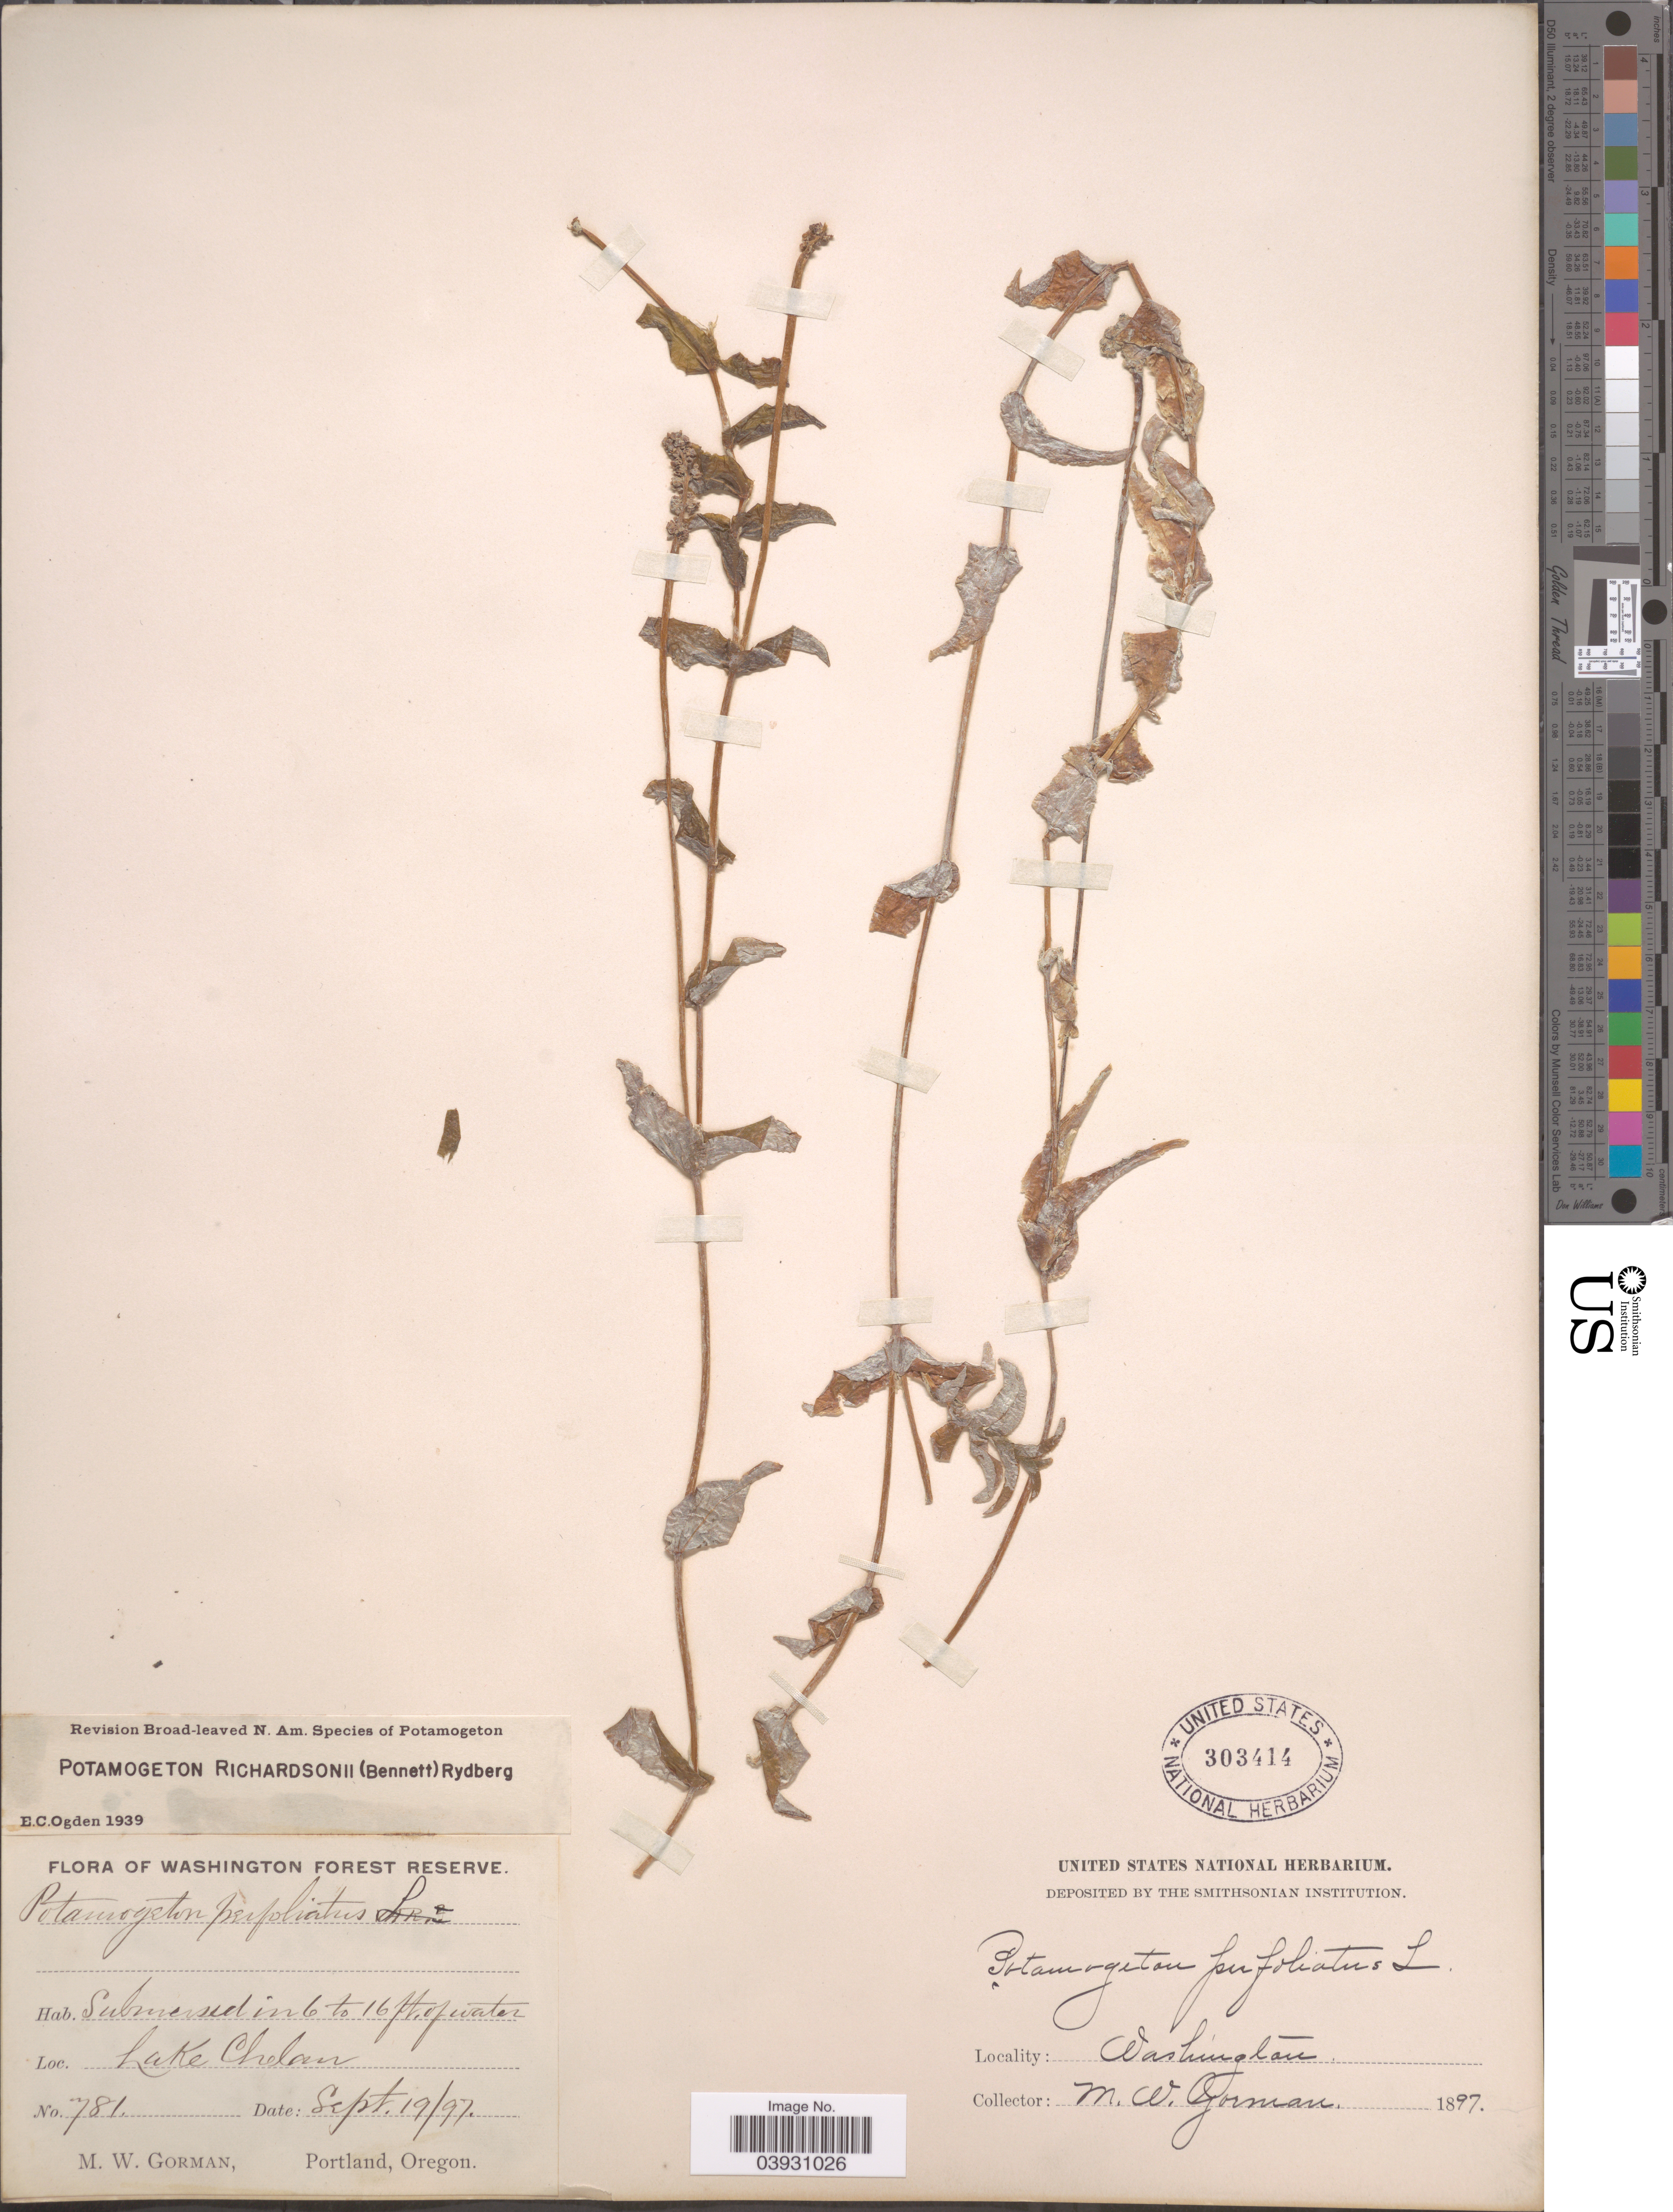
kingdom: Plantae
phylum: Tracheophyta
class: Liliopsida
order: Alismatales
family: Potamogetonaceae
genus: Potamogeton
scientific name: Potamogeton richardsonii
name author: (A.W. Benn.) Rydb.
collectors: M. W. Gorman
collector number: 781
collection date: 1897-09-19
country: United States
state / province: Washington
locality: Washington Forest Reserve. Lake Chelan.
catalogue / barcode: US 303414